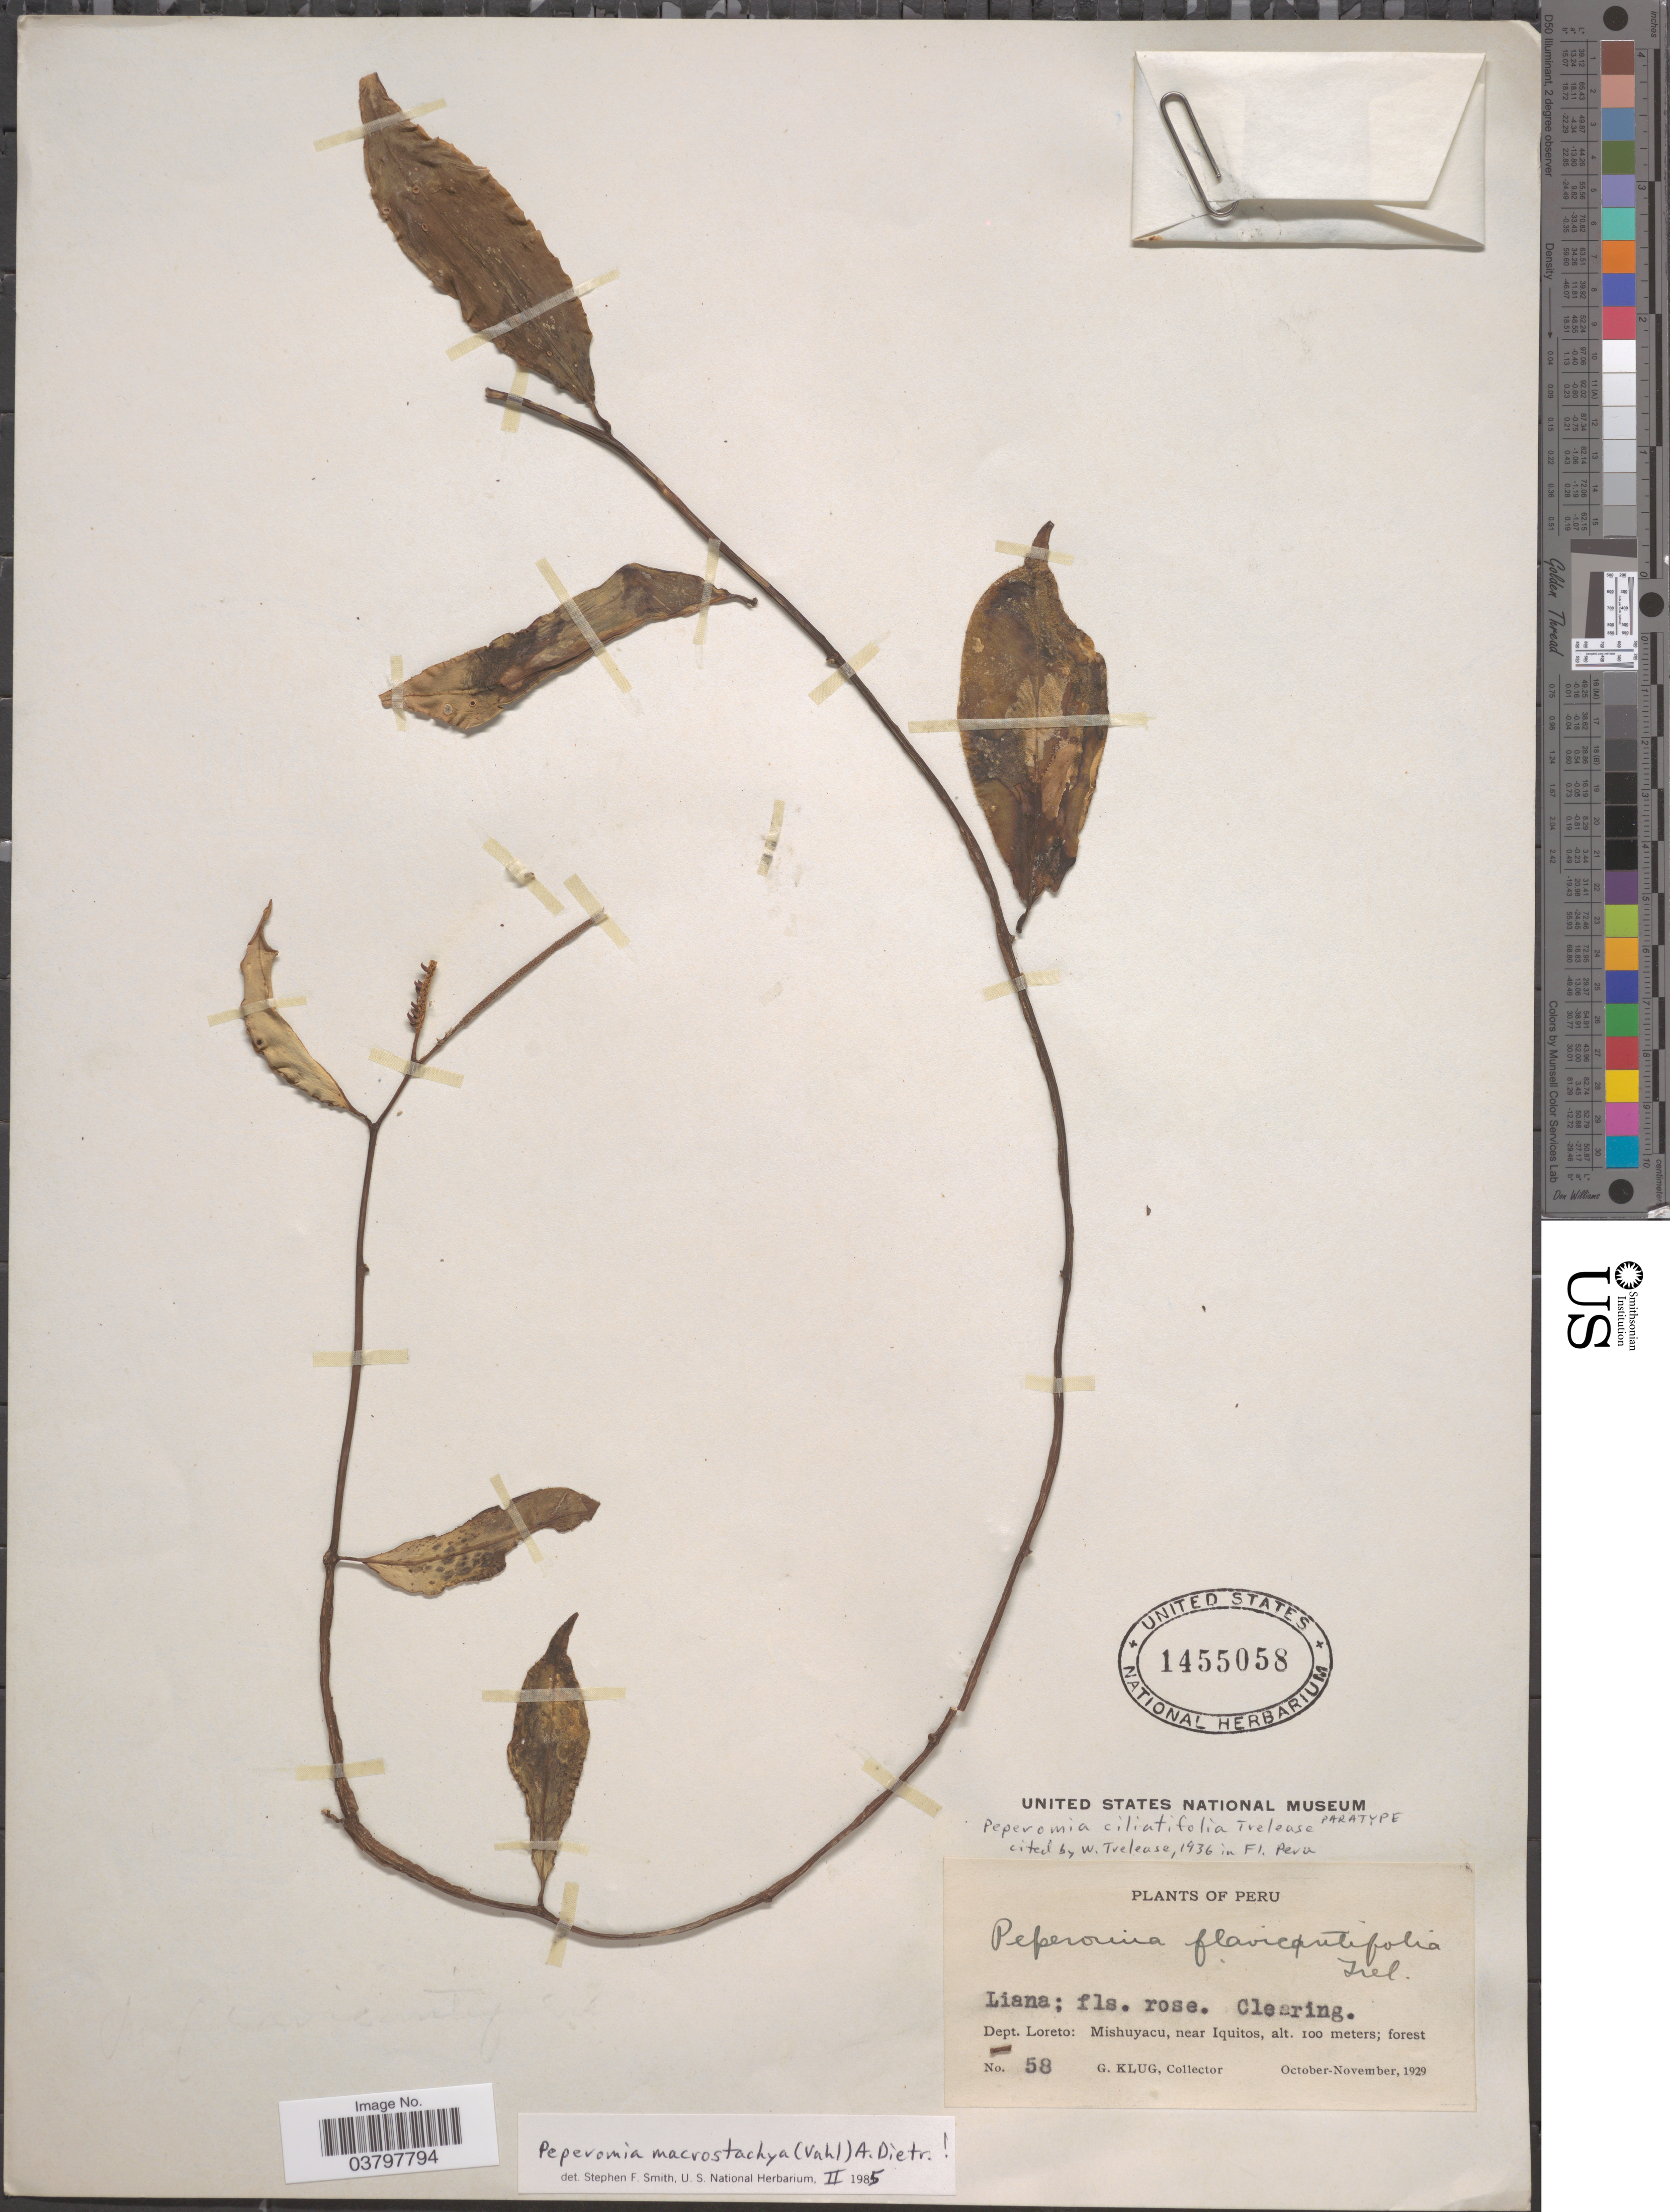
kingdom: Plantae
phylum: Tracheophyta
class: Magnoliopsida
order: Piperales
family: Piperaceae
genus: Peperomia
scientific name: Peperomia macrostachya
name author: (Vahl) A. Dietr.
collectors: G. Klug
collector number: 58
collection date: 1929-10/1929-11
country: Peru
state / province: Loreto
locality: Dept. Loreto: Mishuyacu, near Iquitos.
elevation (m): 100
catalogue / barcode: US 1455058